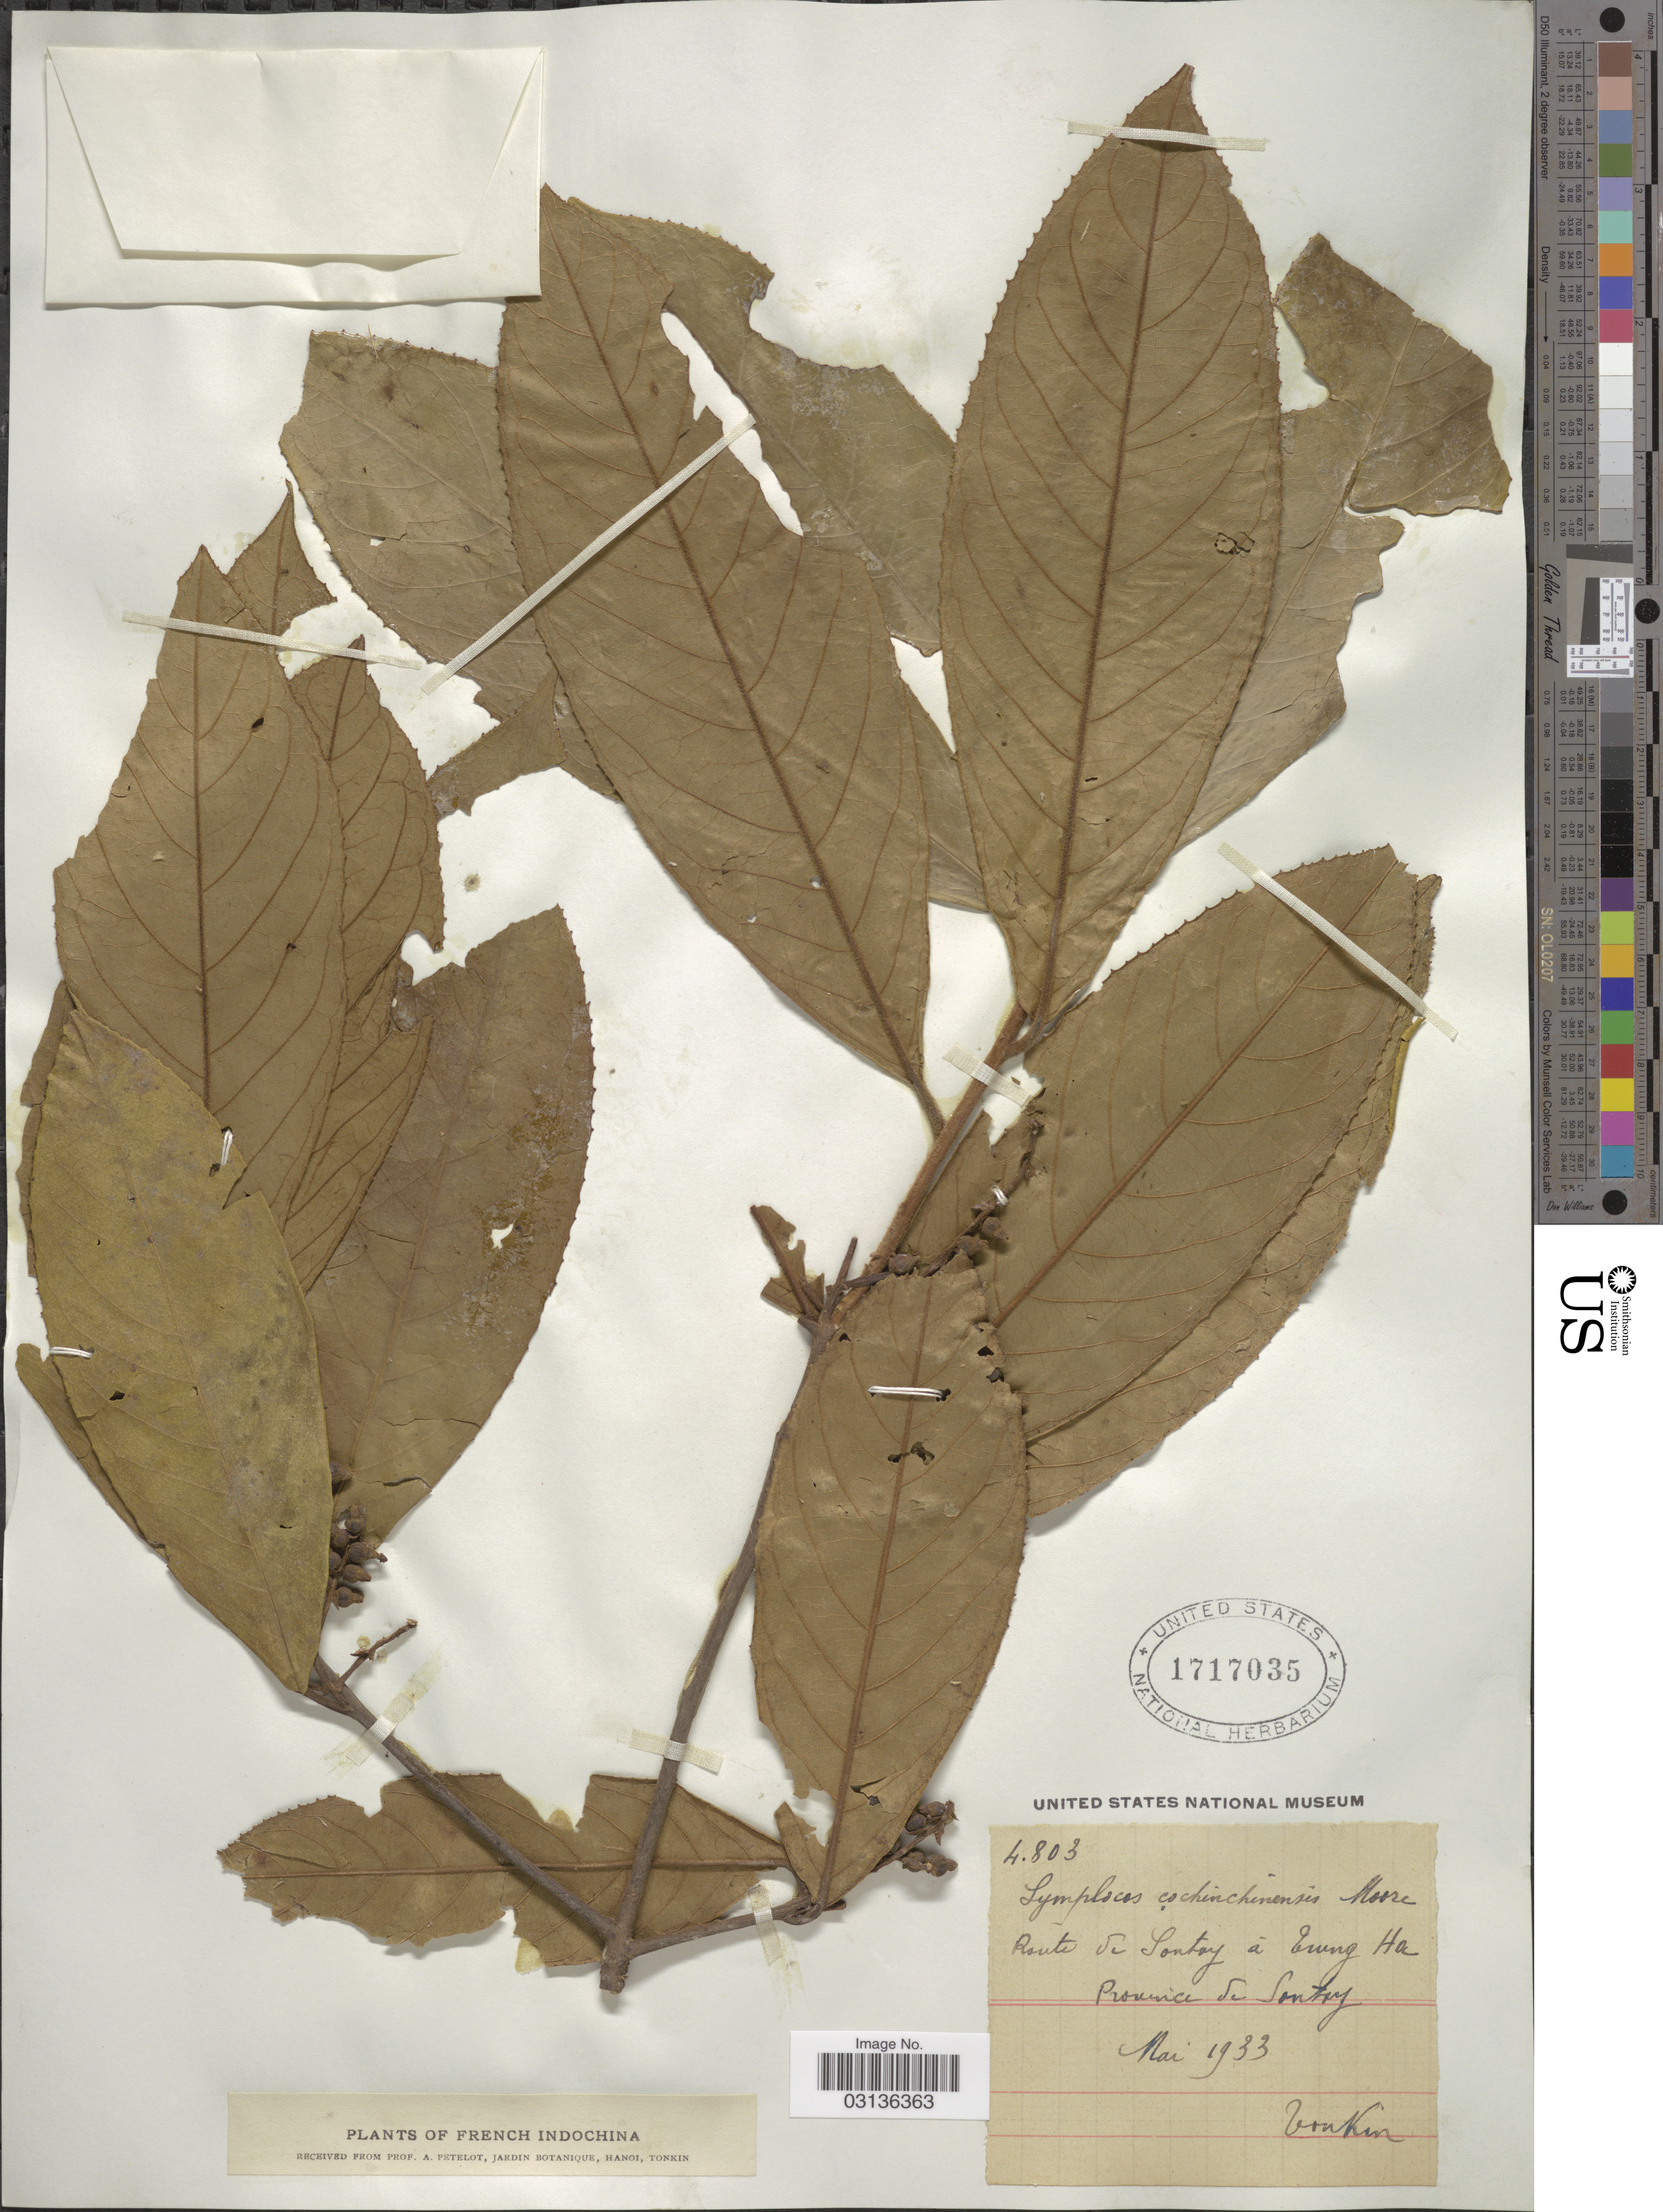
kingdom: Plantae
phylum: Tracheophyta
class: Magnoliopsida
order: Ericales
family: Symplocaceae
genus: Symplocos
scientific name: Symplocos cochinchinensis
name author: (Lour.) S. Moore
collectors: A. Petelot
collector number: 4803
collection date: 1933-05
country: Vietnam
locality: Route de Sontay a Crung Ha. [interpreted] Province de Sontay.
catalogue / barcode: US 1717035